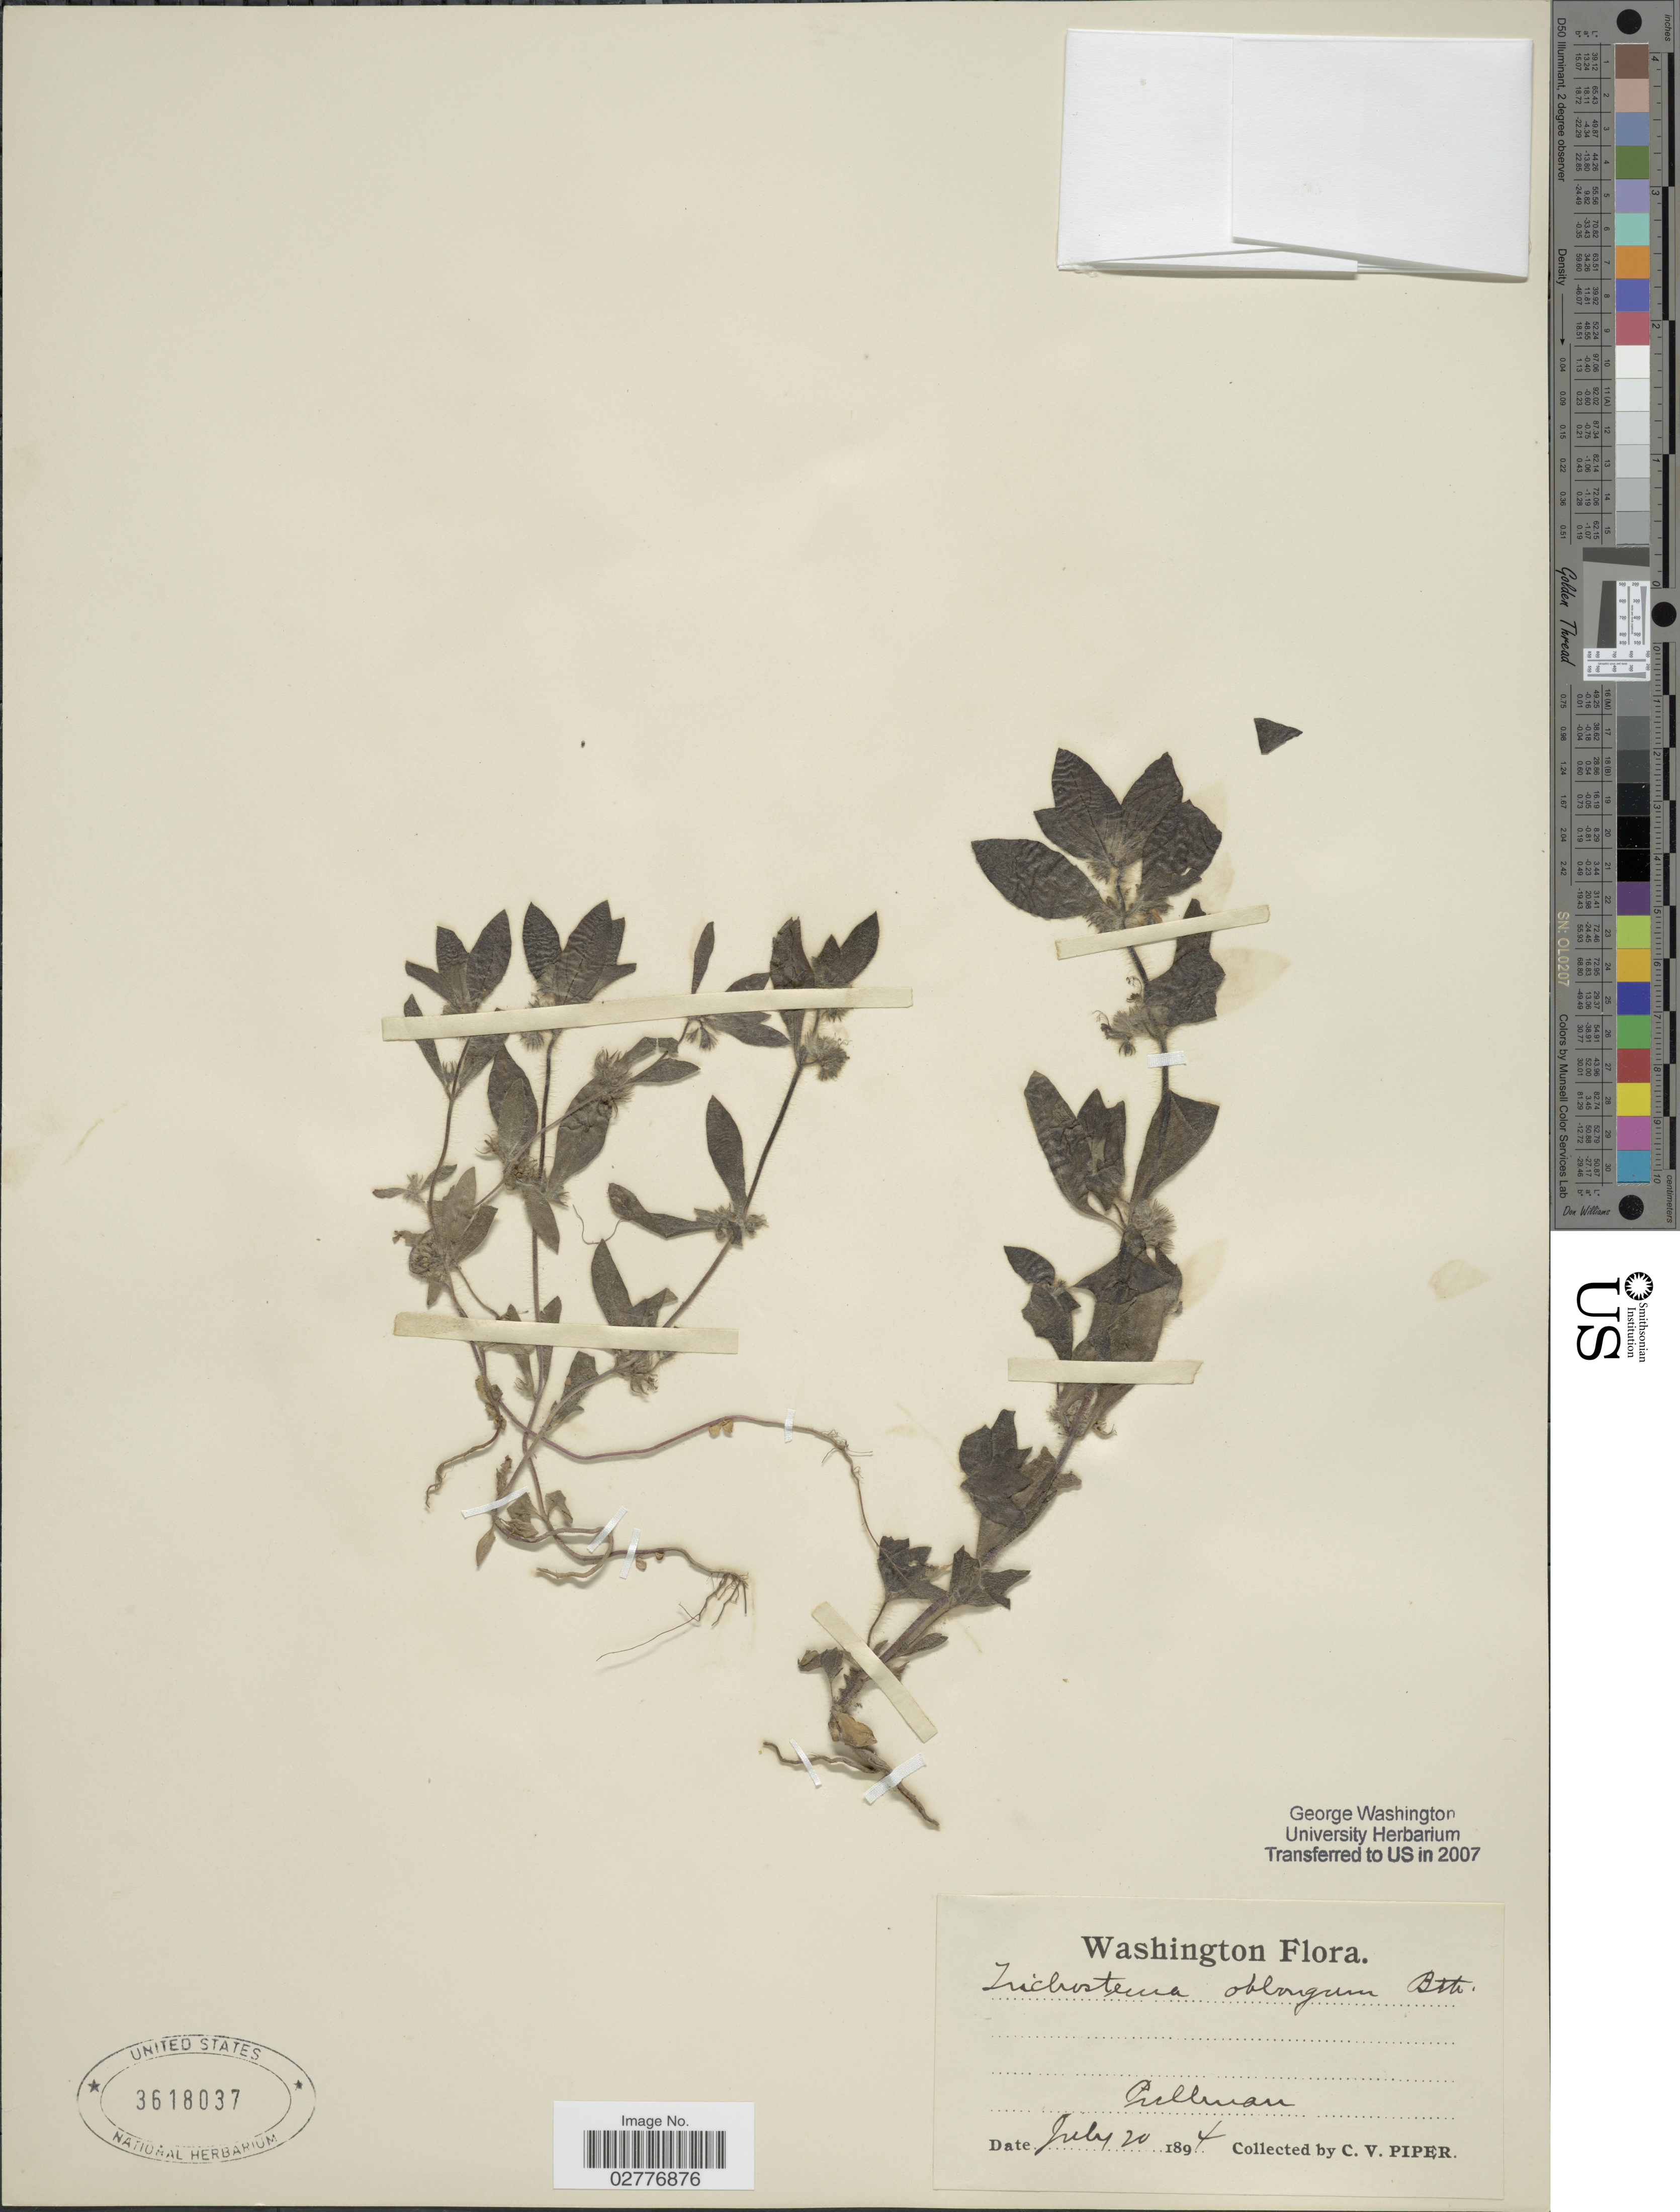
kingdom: Plantae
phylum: Tracheophyta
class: Magnoliopsida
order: Lamiales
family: Lamiaceae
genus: Trichostema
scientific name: Trichostema oblongum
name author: Benth.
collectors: C. V. Piper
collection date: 1894-07-20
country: United States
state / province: Washington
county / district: Whitman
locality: Pullman.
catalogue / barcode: US 3618037